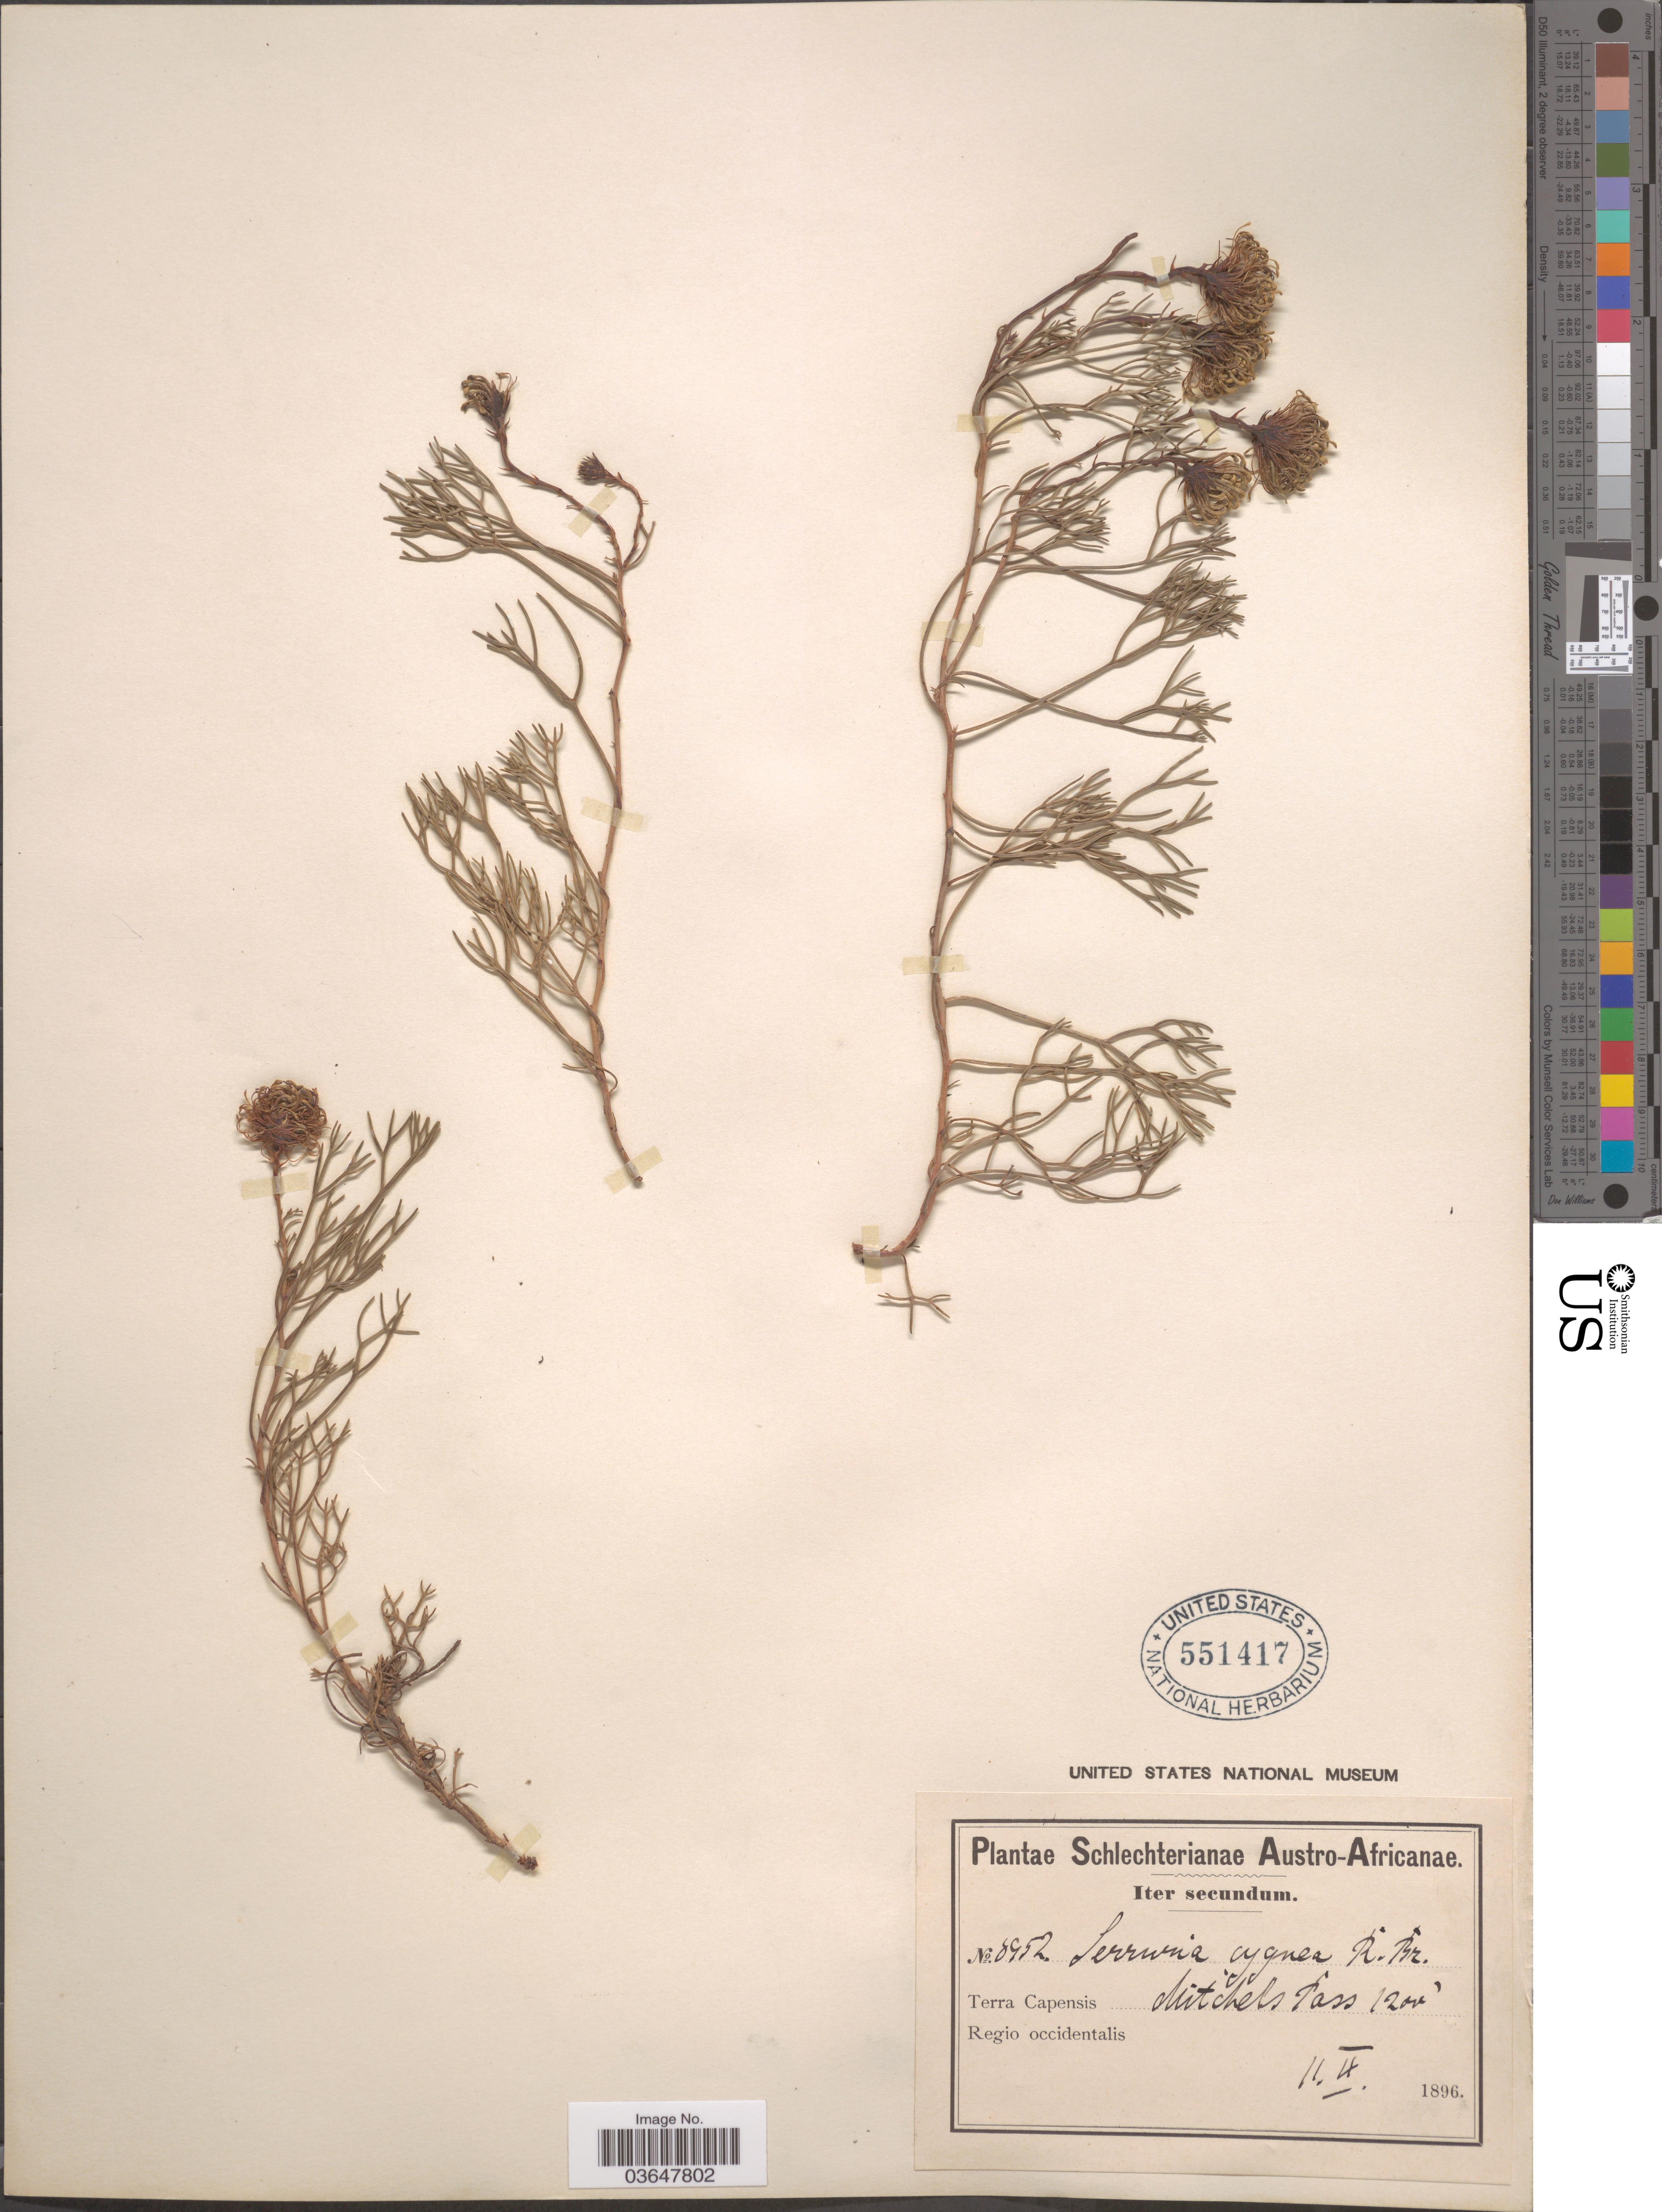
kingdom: Plantae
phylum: Tracheophyta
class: Magnoliopsida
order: Proteales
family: Proteaceae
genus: Serruria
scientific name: Serruria cygnea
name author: R. Br.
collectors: Schlechter, --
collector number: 8952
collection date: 1896-09-11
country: South Africa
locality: Austro- Africanae. Terra Capensis. Mitchels Pass. Regio occidentalis.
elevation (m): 366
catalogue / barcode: US 551417